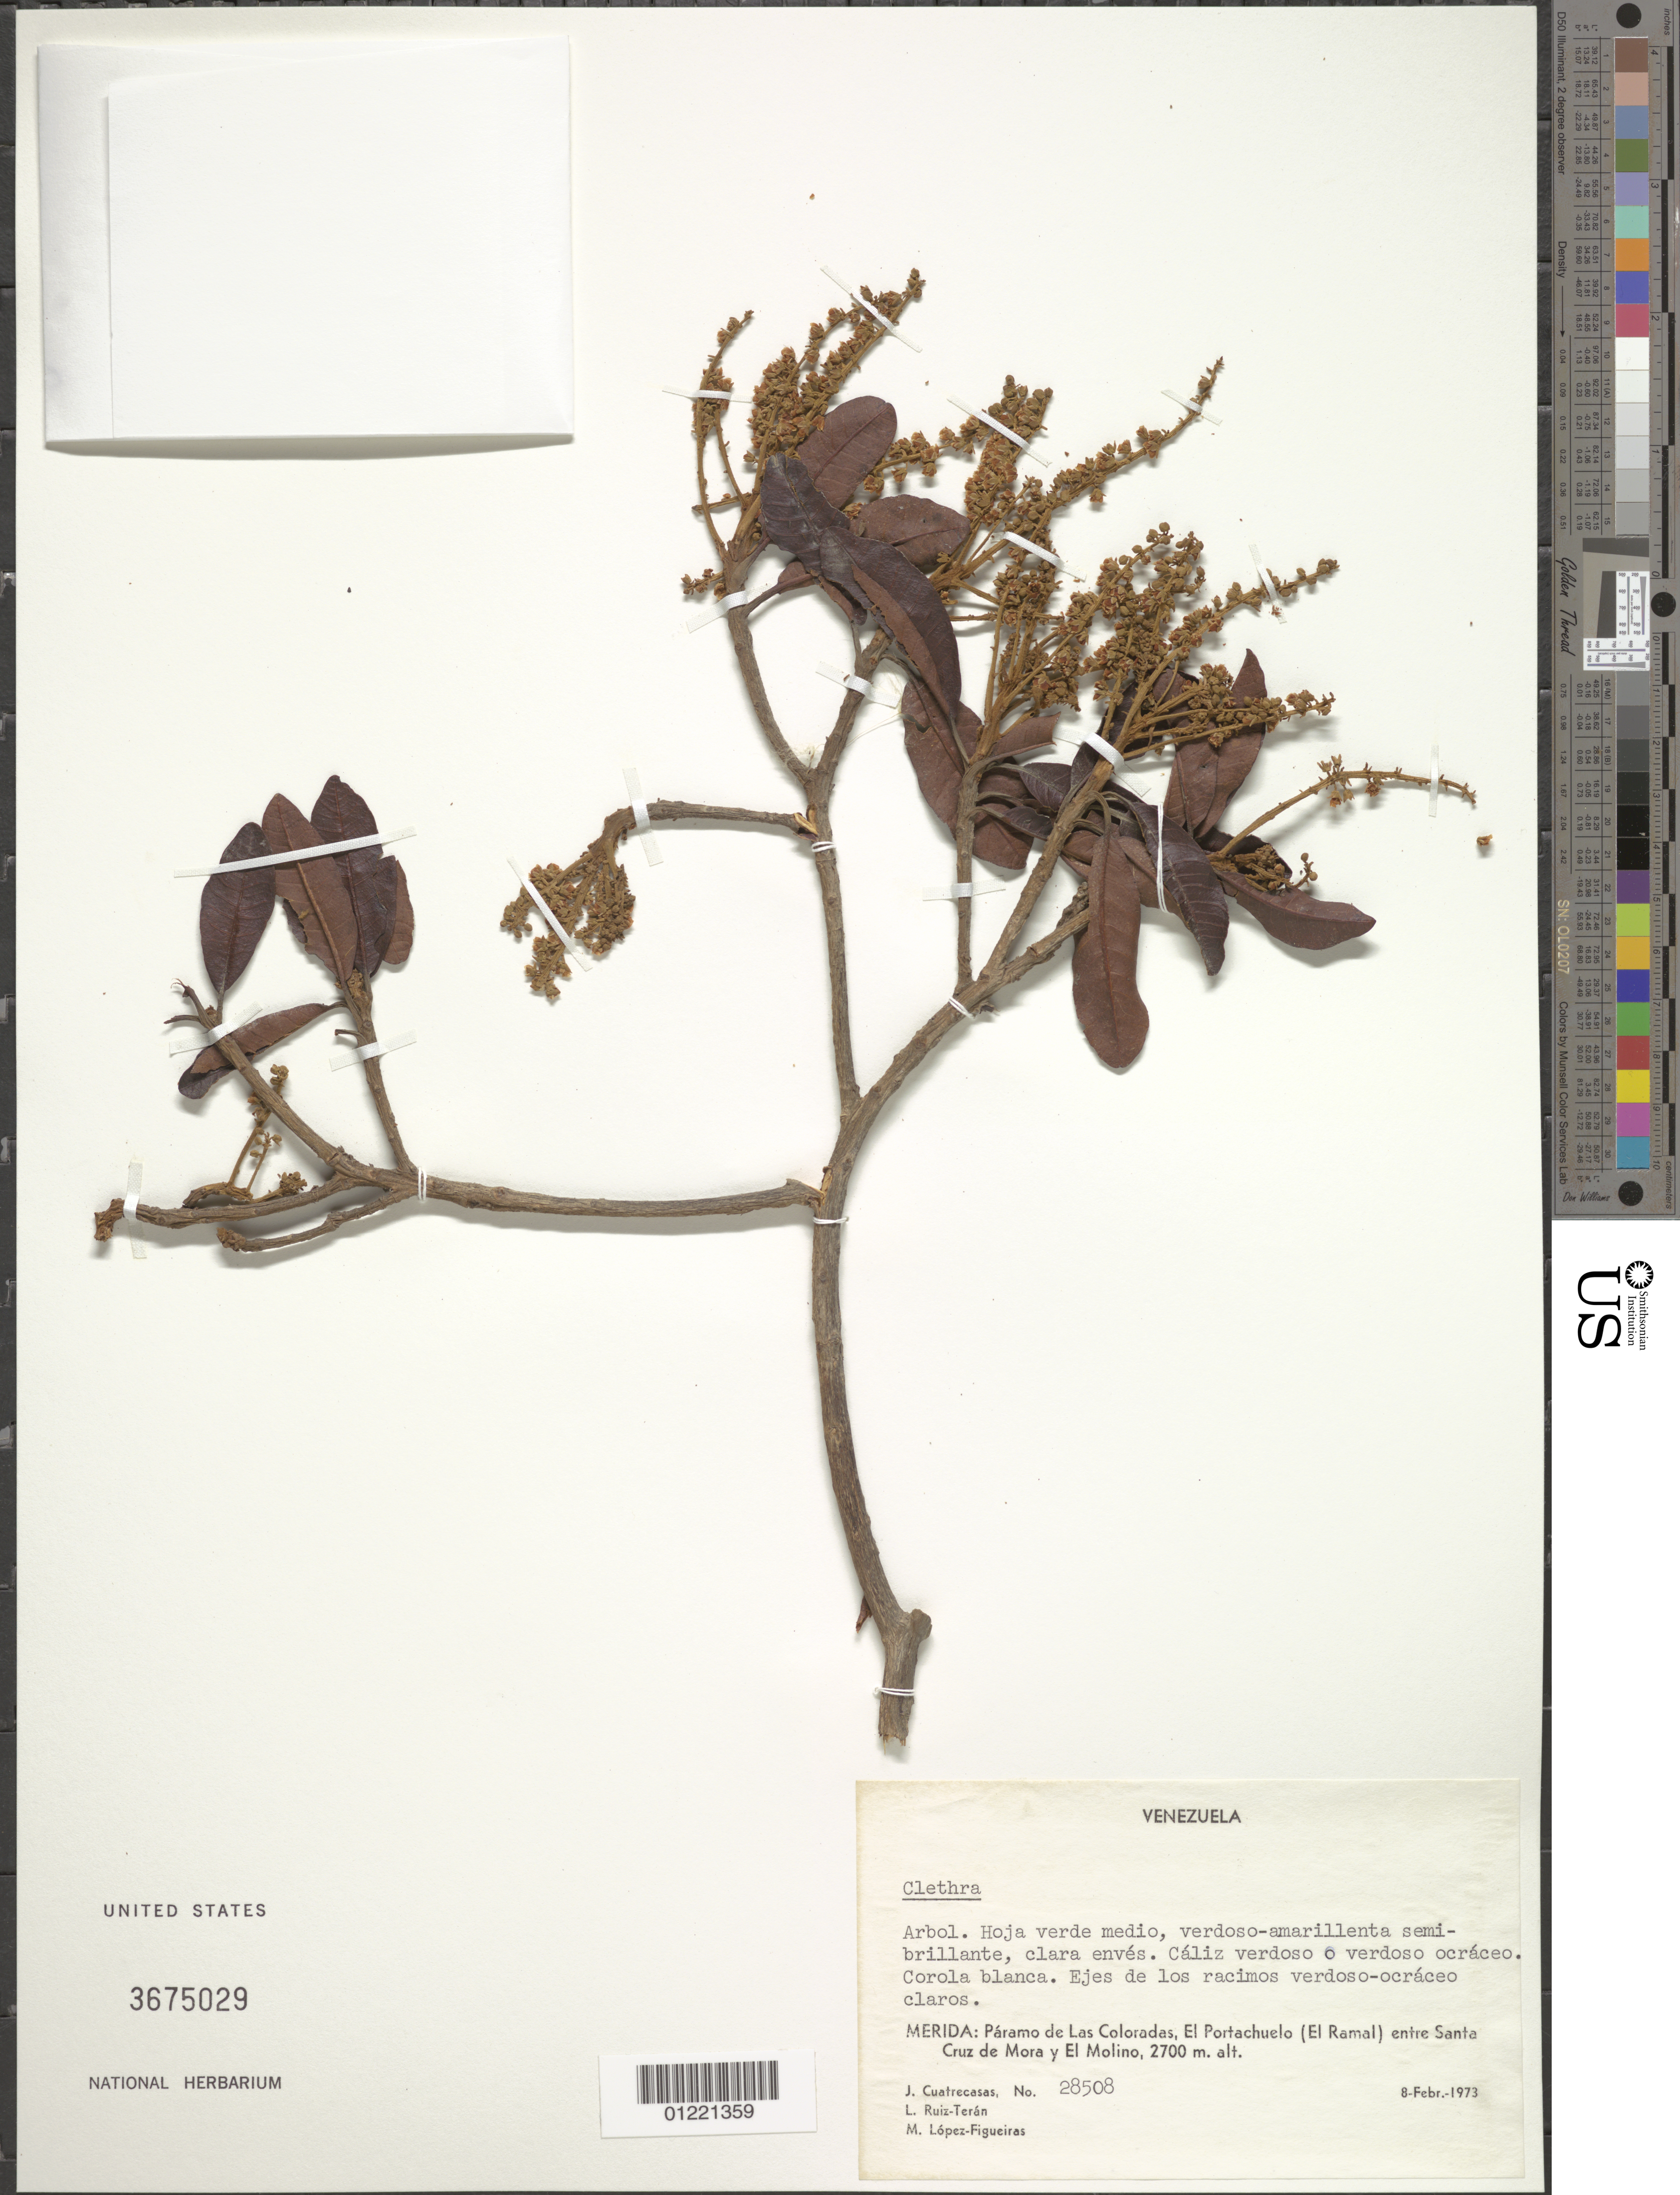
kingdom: Plantae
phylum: Tracheophyta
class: Magnoliopsida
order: Ericales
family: Clethraceae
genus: Clethra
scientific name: Clethra sp.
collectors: J. Cuatrecasas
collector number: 28508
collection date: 1973-02-08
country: Venezuela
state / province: Mérida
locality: Páramo de Las Coloradas, El Portachuelo (El Ramal) entre Santa Cruz de Mora y El Molino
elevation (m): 2700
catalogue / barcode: US 3675029